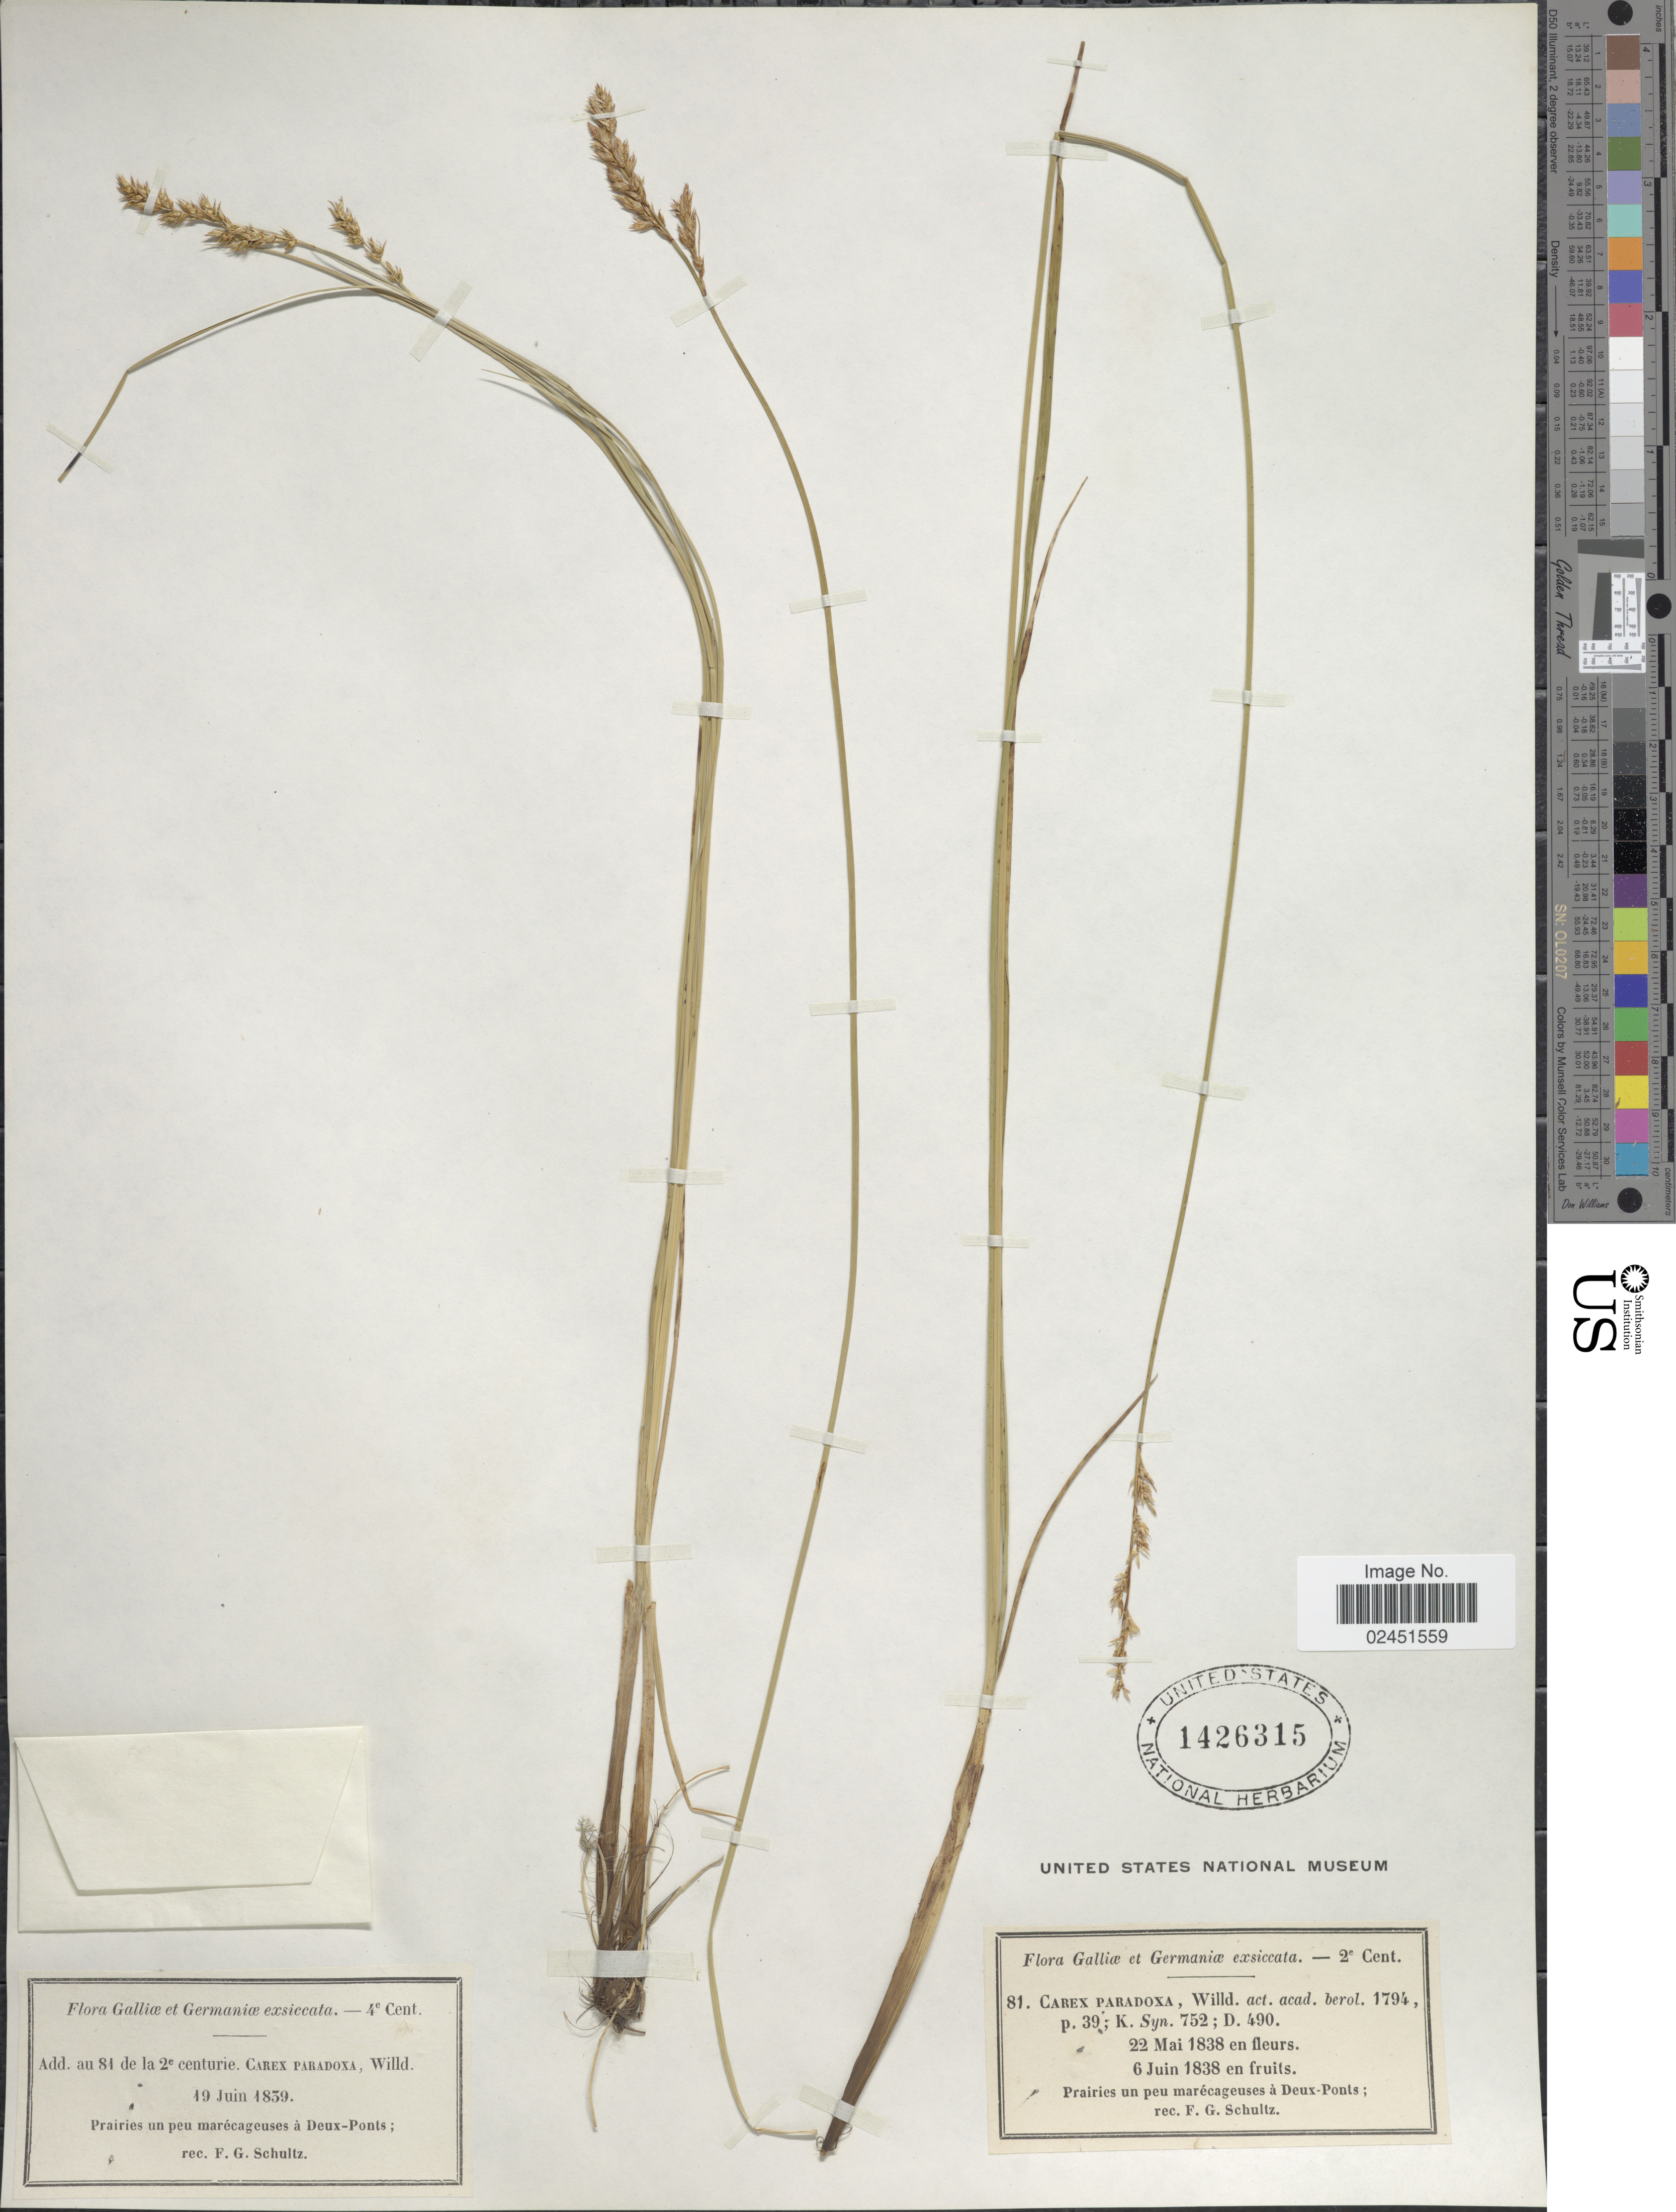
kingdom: Plantae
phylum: Tracheophyta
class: Liliopsida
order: Poales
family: Cyperaceae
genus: Carex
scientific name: Carex appropinquata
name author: Schumach.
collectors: F. Schultz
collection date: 1859-06-19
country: Germany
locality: Galliae at Germaniae. Prairies un peu marecageuses a Deux-Ponts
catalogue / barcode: US 1426315